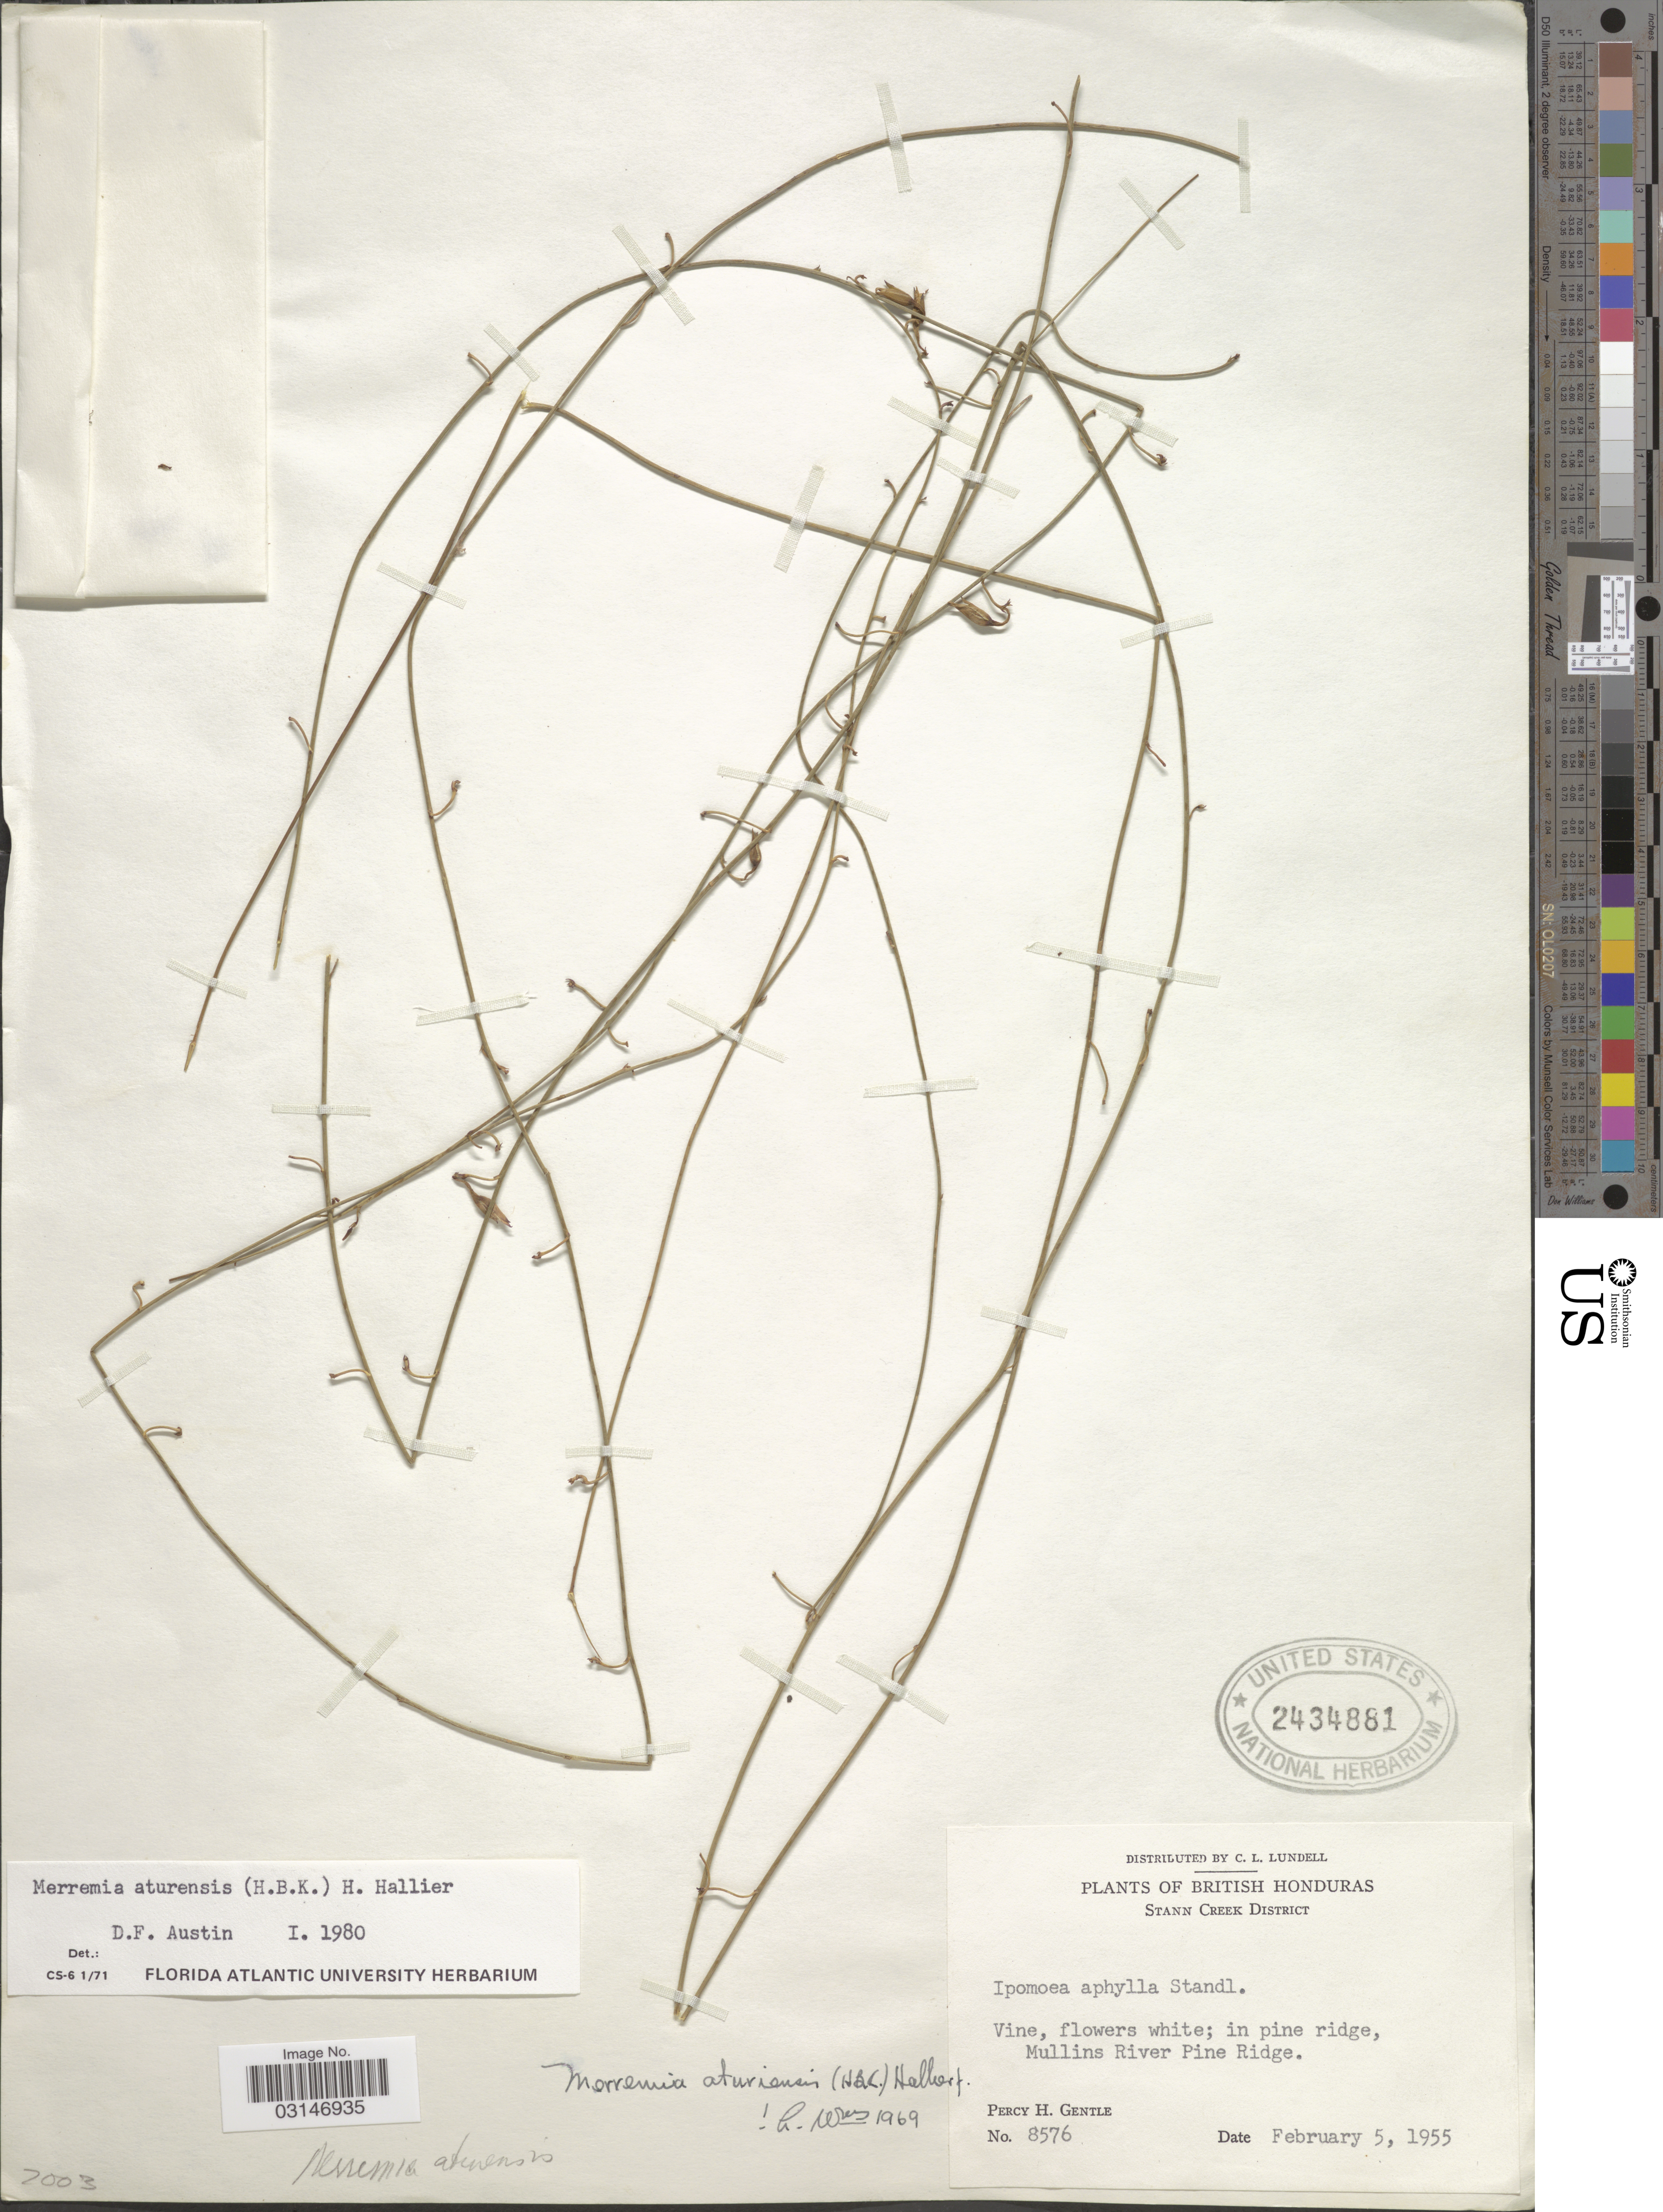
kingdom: Plantae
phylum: Tracheophyta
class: Magnoliopsida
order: Solanales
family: Convolvulaceae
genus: Distimake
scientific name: Distimake aturensis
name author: (Kunth) A. R. Simões & Staples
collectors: P. H. Gentle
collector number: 8576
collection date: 1955-02-05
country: Belize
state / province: Stann Creek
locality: British Honduras, Stann Creek District, Mullins River Pine Ridge.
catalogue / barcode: US 2434881